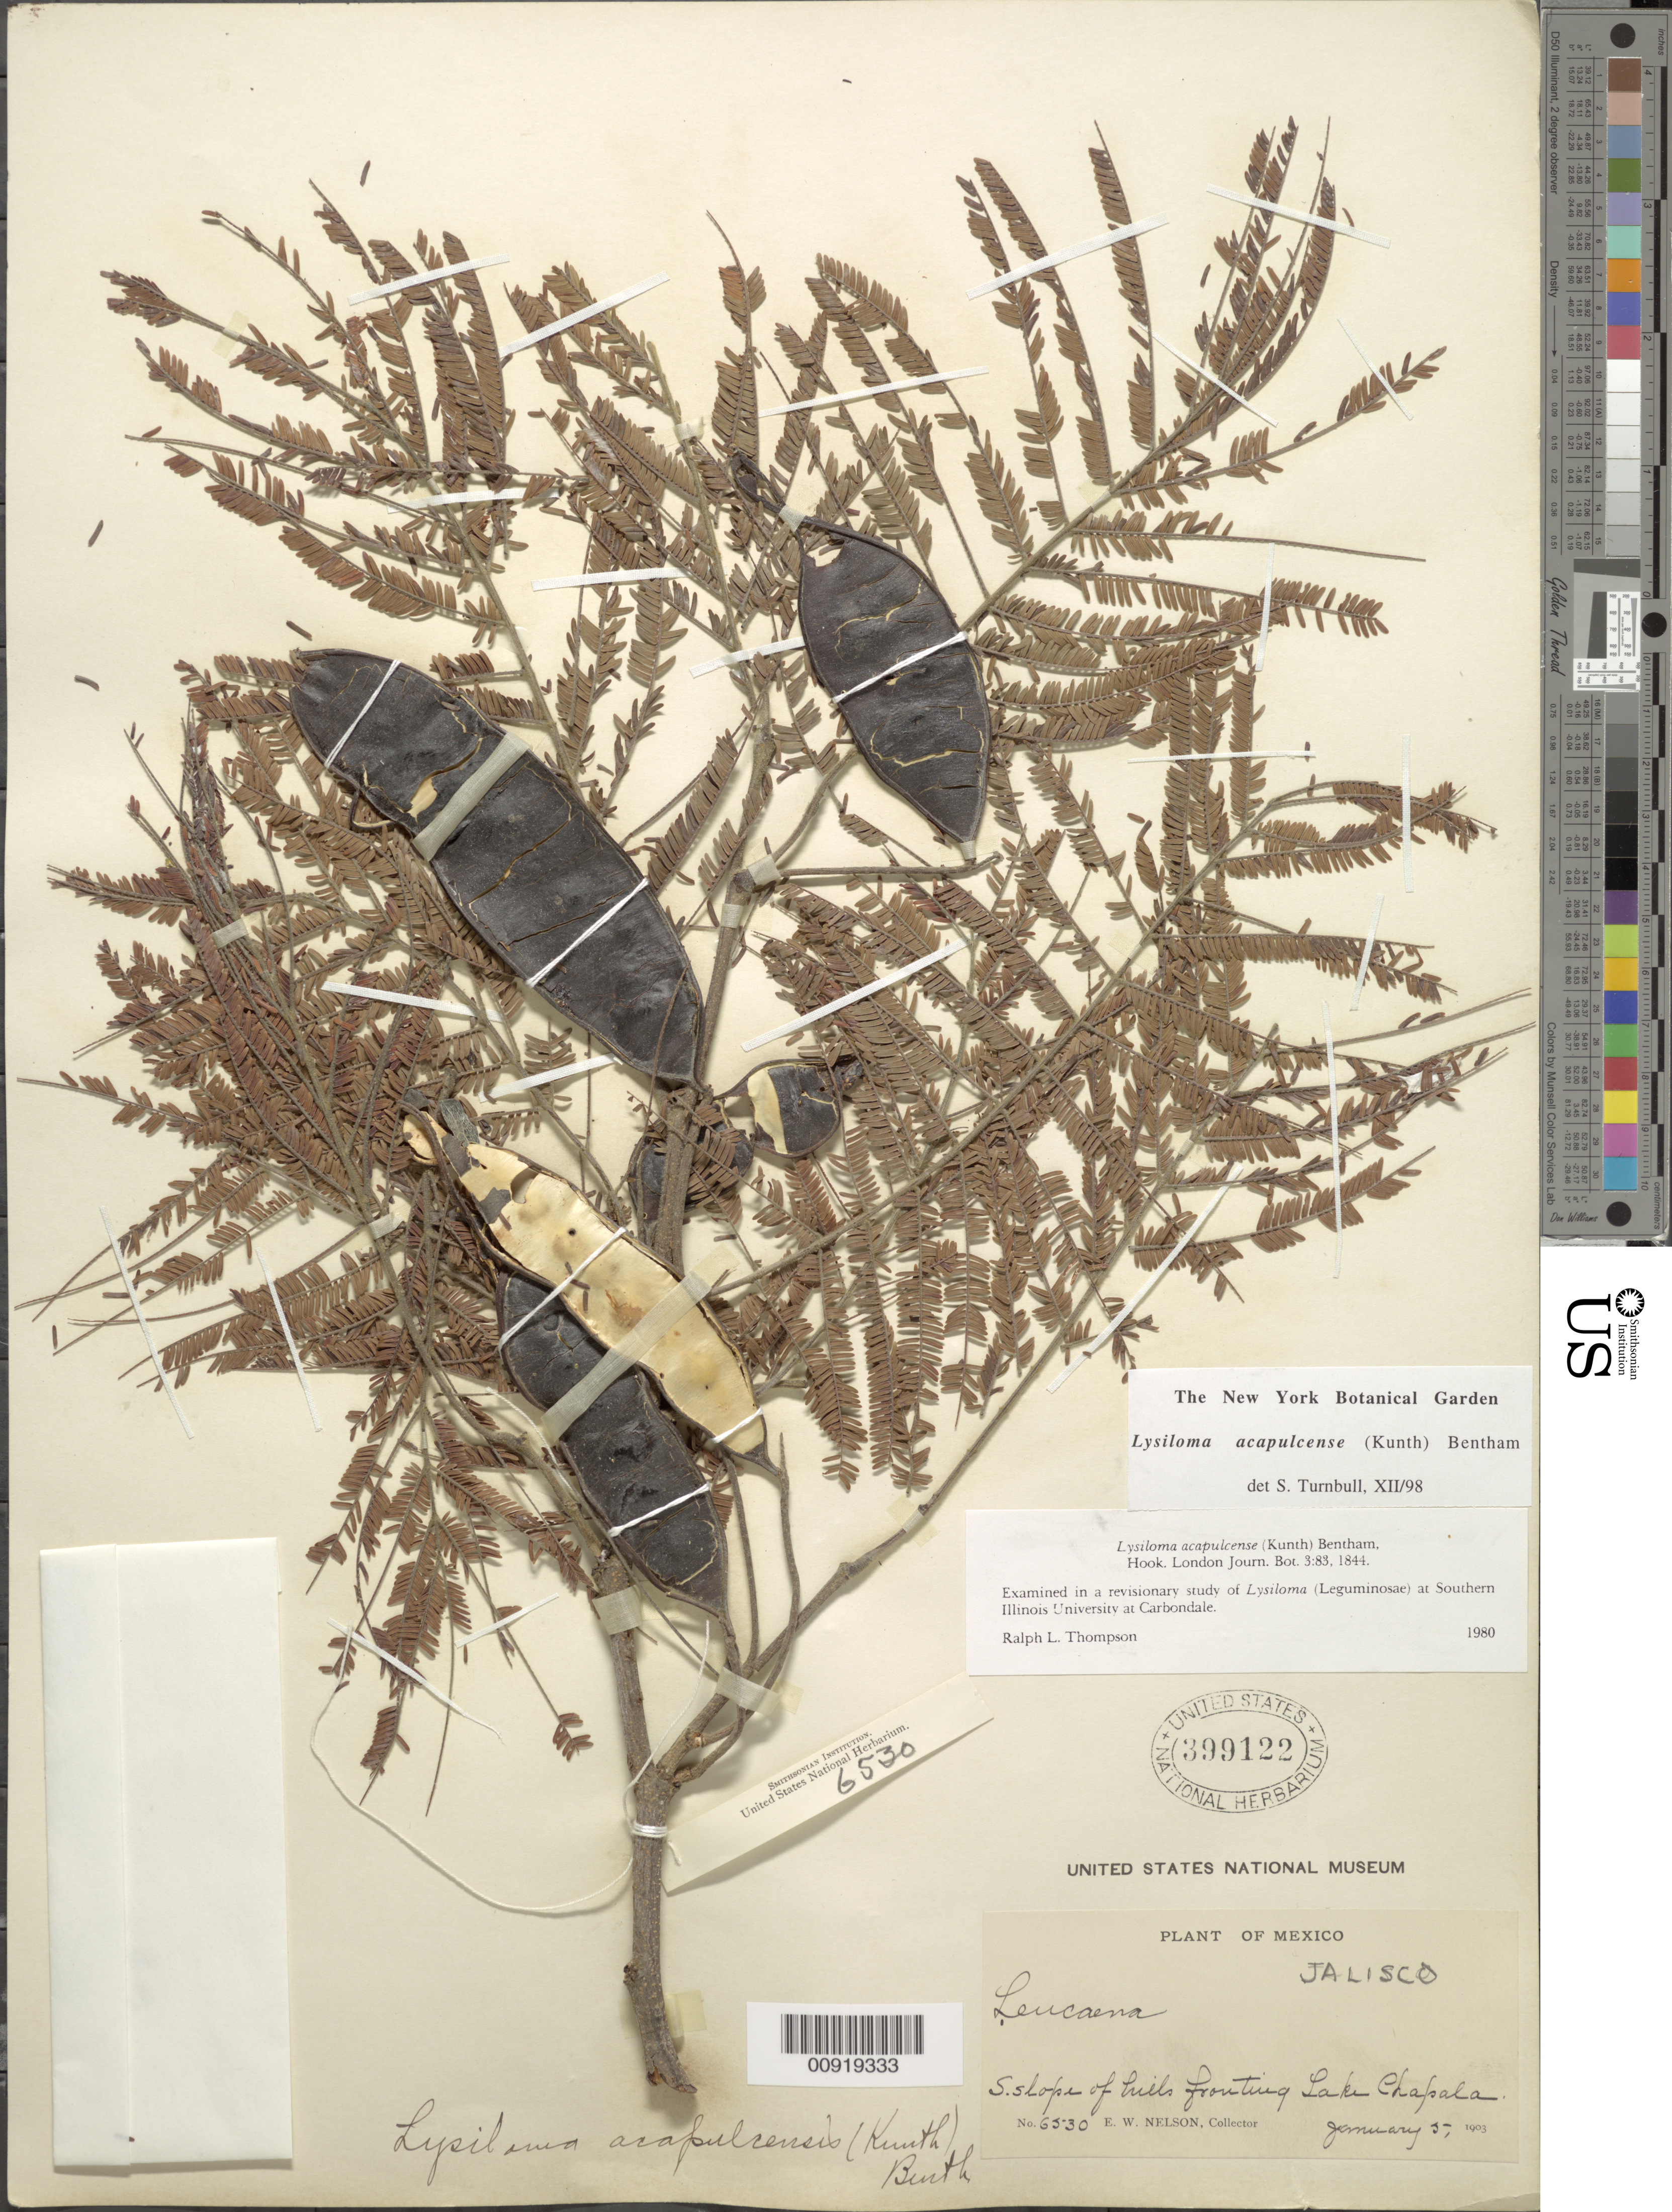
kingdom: Plantae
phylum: Tracheophyta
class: Magnoliopsida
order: Fabales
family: Fabaceae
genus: Lysiloma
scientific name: Lysiloma acapulcense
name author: (Kunth) Benth.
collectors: E. W. Nelson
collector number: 6530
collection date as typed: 05 Jan 1903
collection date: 1903-01-05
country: Mexico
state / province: Jalisco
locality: S slope of hills fronting Lake Chapala.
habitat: S slope of hills.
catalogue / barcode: US 399122